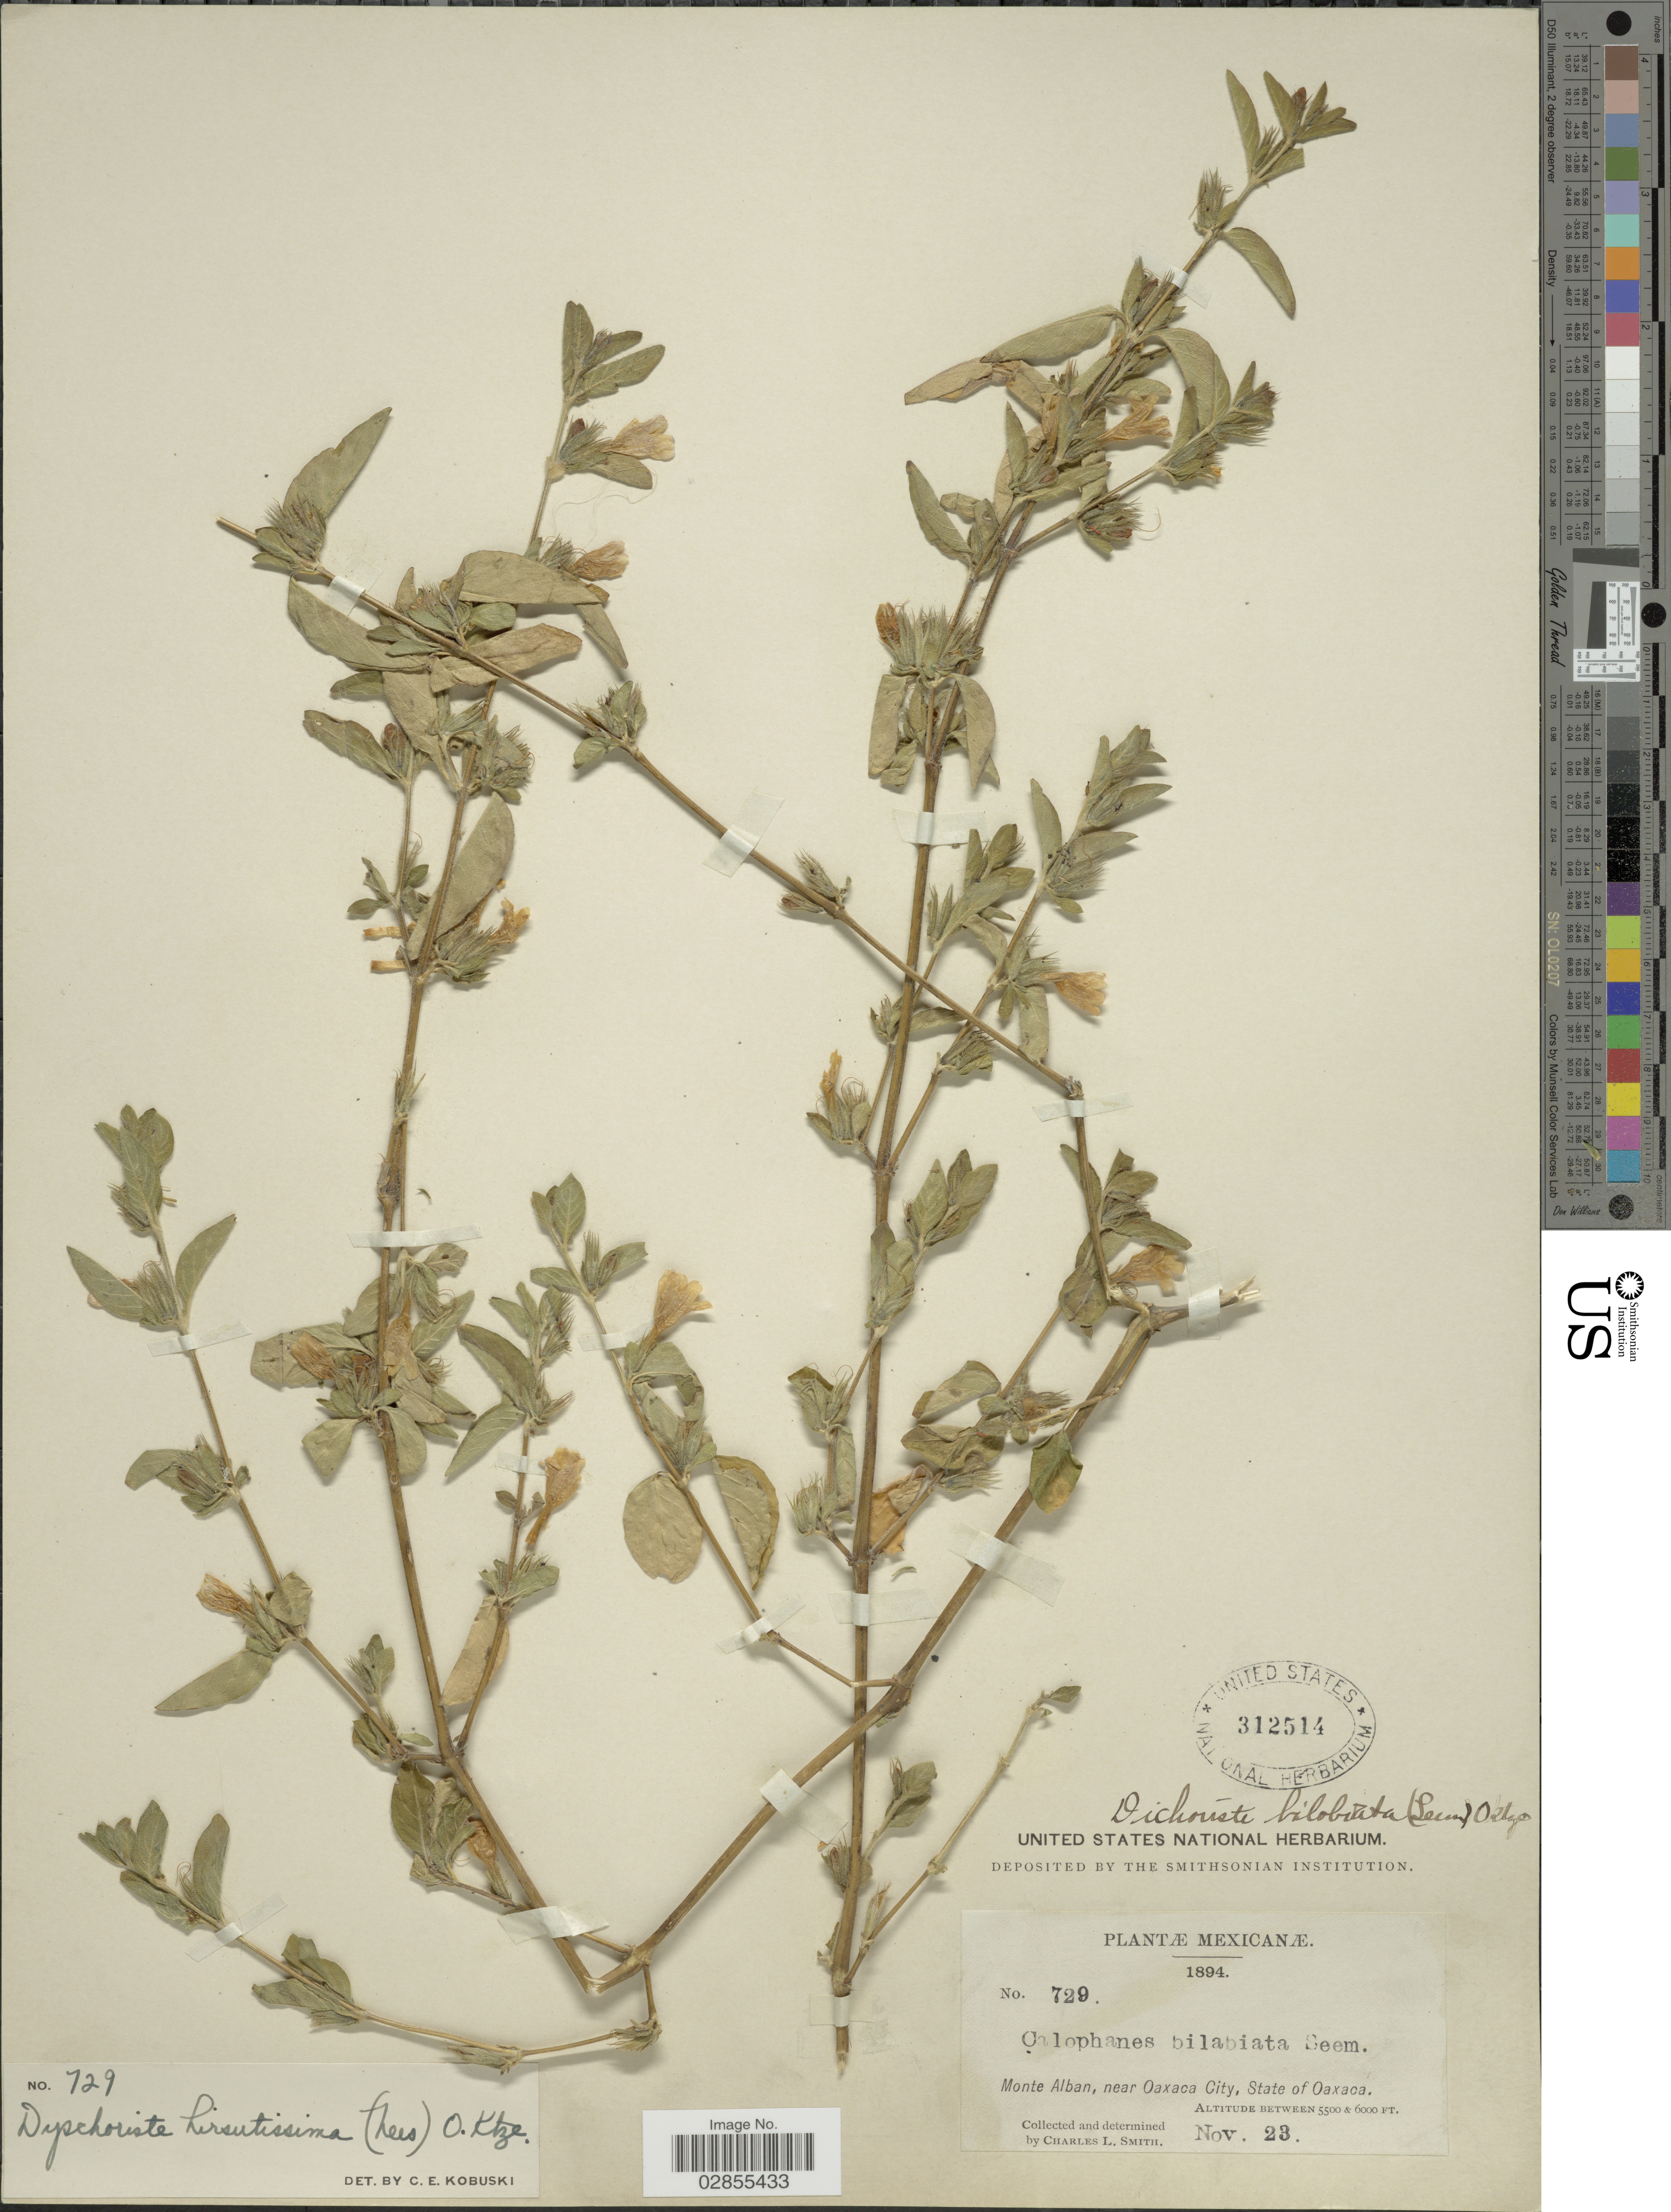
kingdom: Plantae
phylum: Tracheophyta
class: Magnoliopsida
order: Lamiales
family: Acanthaceae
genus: Dyschoriste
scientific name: Dyschoriste hirsutissima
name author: (Nees) Kuntze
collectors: C. L. Smith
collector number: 729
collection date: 1894-11-23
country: Mexico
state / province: Oaxaca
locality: Monte Alban, near Oaxaca City.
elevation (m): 1676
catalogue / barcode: US 312514